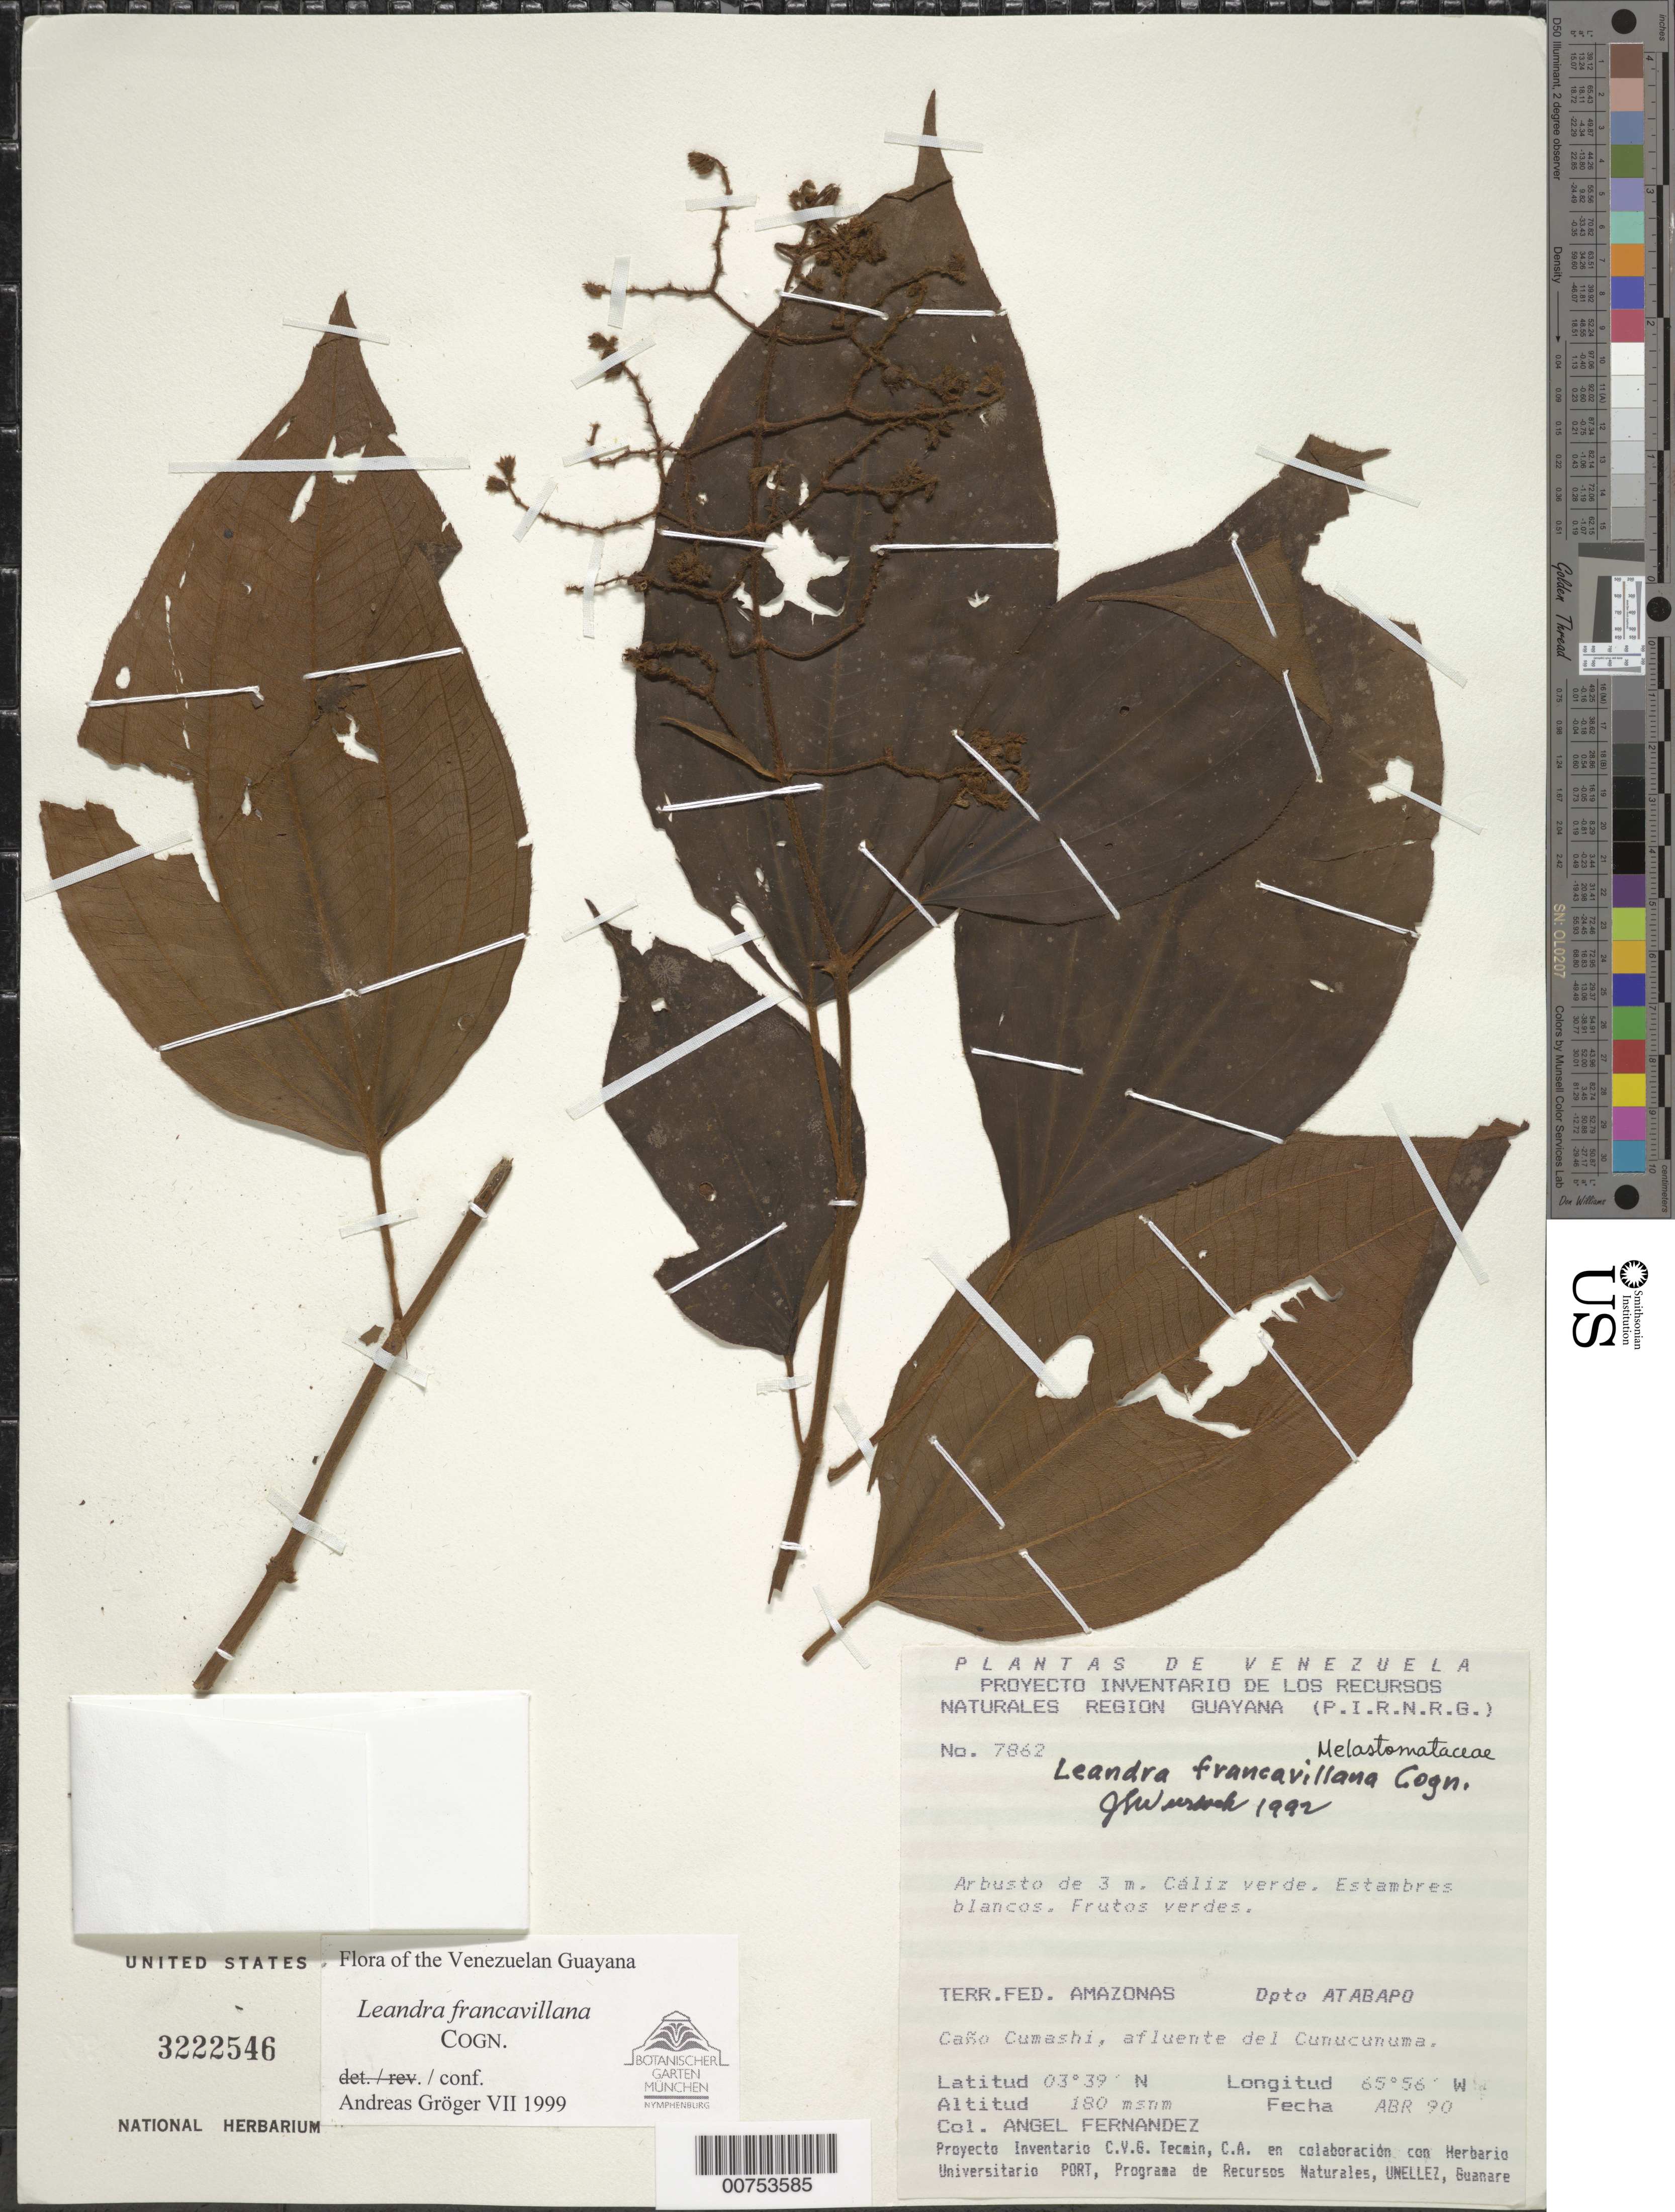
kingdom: Plantae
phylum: Tracheophyta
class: Magnoliopsida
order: Myrtales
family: Melastomataceae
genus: Leandra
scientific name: Leandra francavillana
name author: Cogn.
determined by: Gröger, A.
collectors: A. Fernández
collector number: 7862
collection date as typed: Apr-90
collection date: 1990-04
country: Venezuela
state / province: Amazonas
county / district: Atabapo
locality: Caño Cumashi, afluente del Cunucunuma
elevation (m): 180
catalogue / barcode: US 3222546